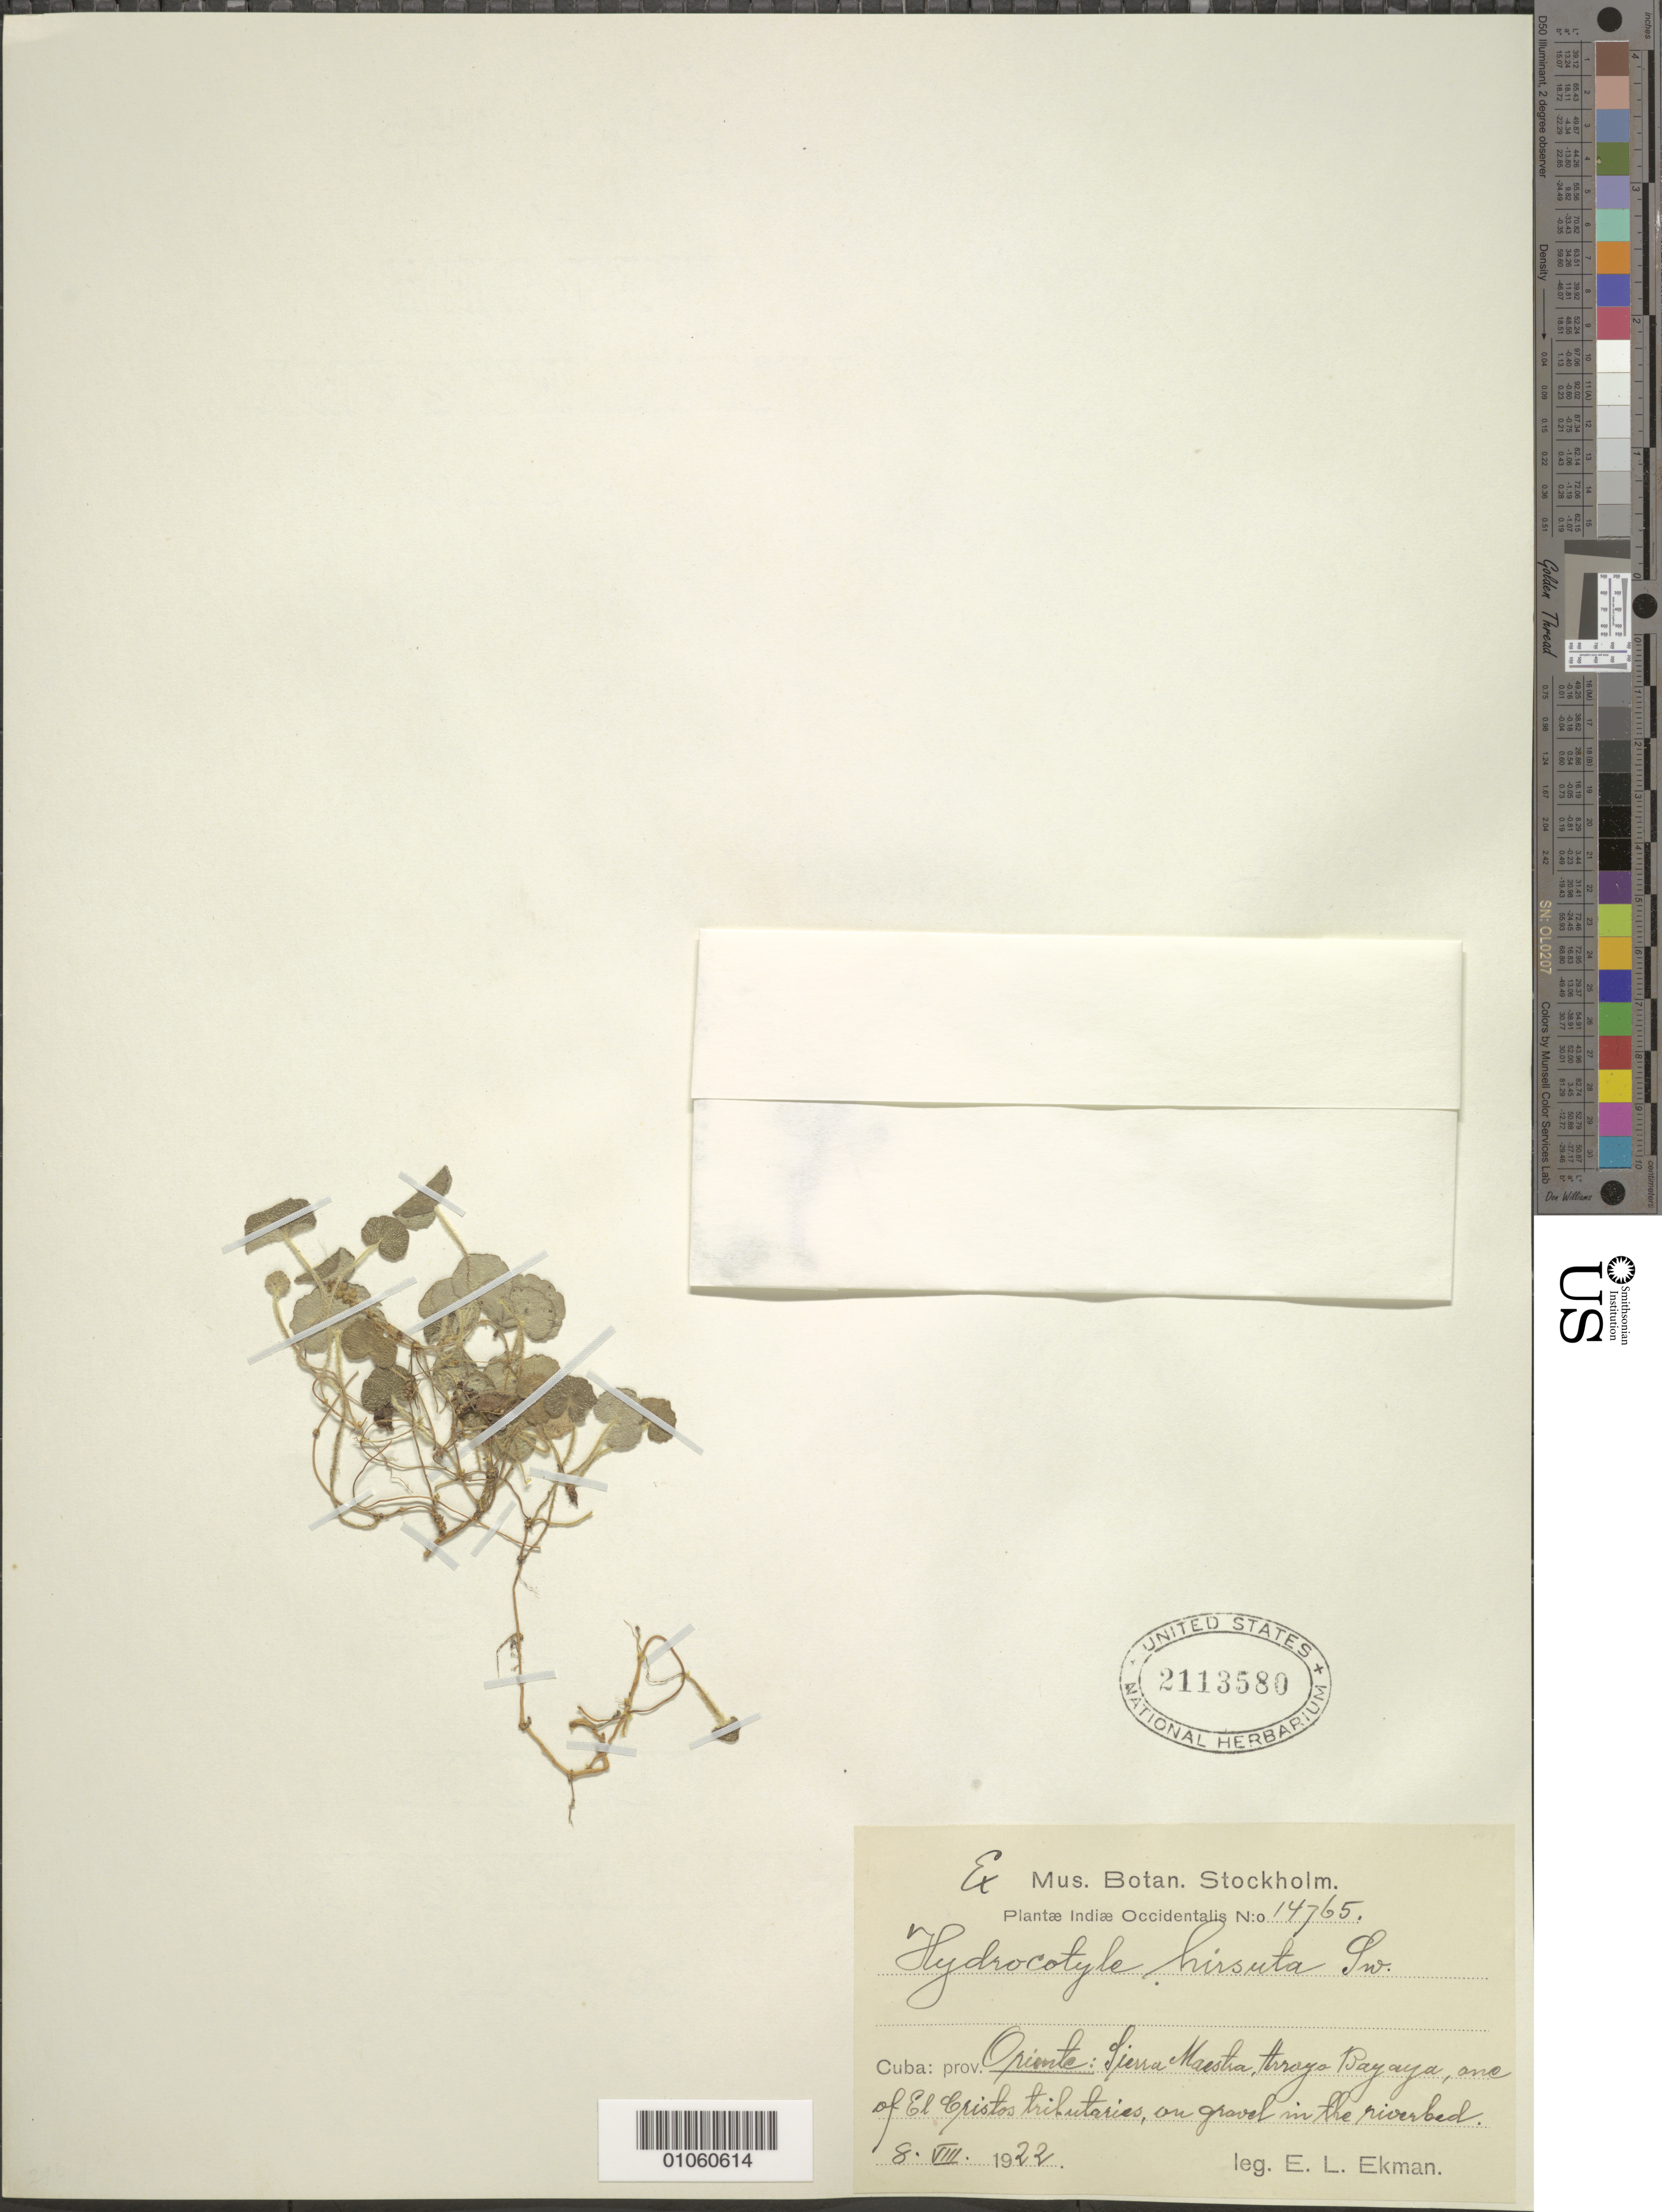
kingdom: Plantae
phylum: Tracheophyta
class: Magnoliopsida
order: Apiales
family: Araliaceae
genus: Hydrocotyle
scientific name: Hydrocotyle hirsuta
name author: Sw.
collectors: E. L. Ekman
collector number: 14765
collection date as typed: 08 Aug 1922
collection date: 1922-08-08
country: Cuba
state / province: Oriente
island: Cuba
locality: Sierra Maestra, Arroyo Bayaya, tributary of El Cristos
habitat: On gravel in the riverbed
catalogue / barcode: US 2113580